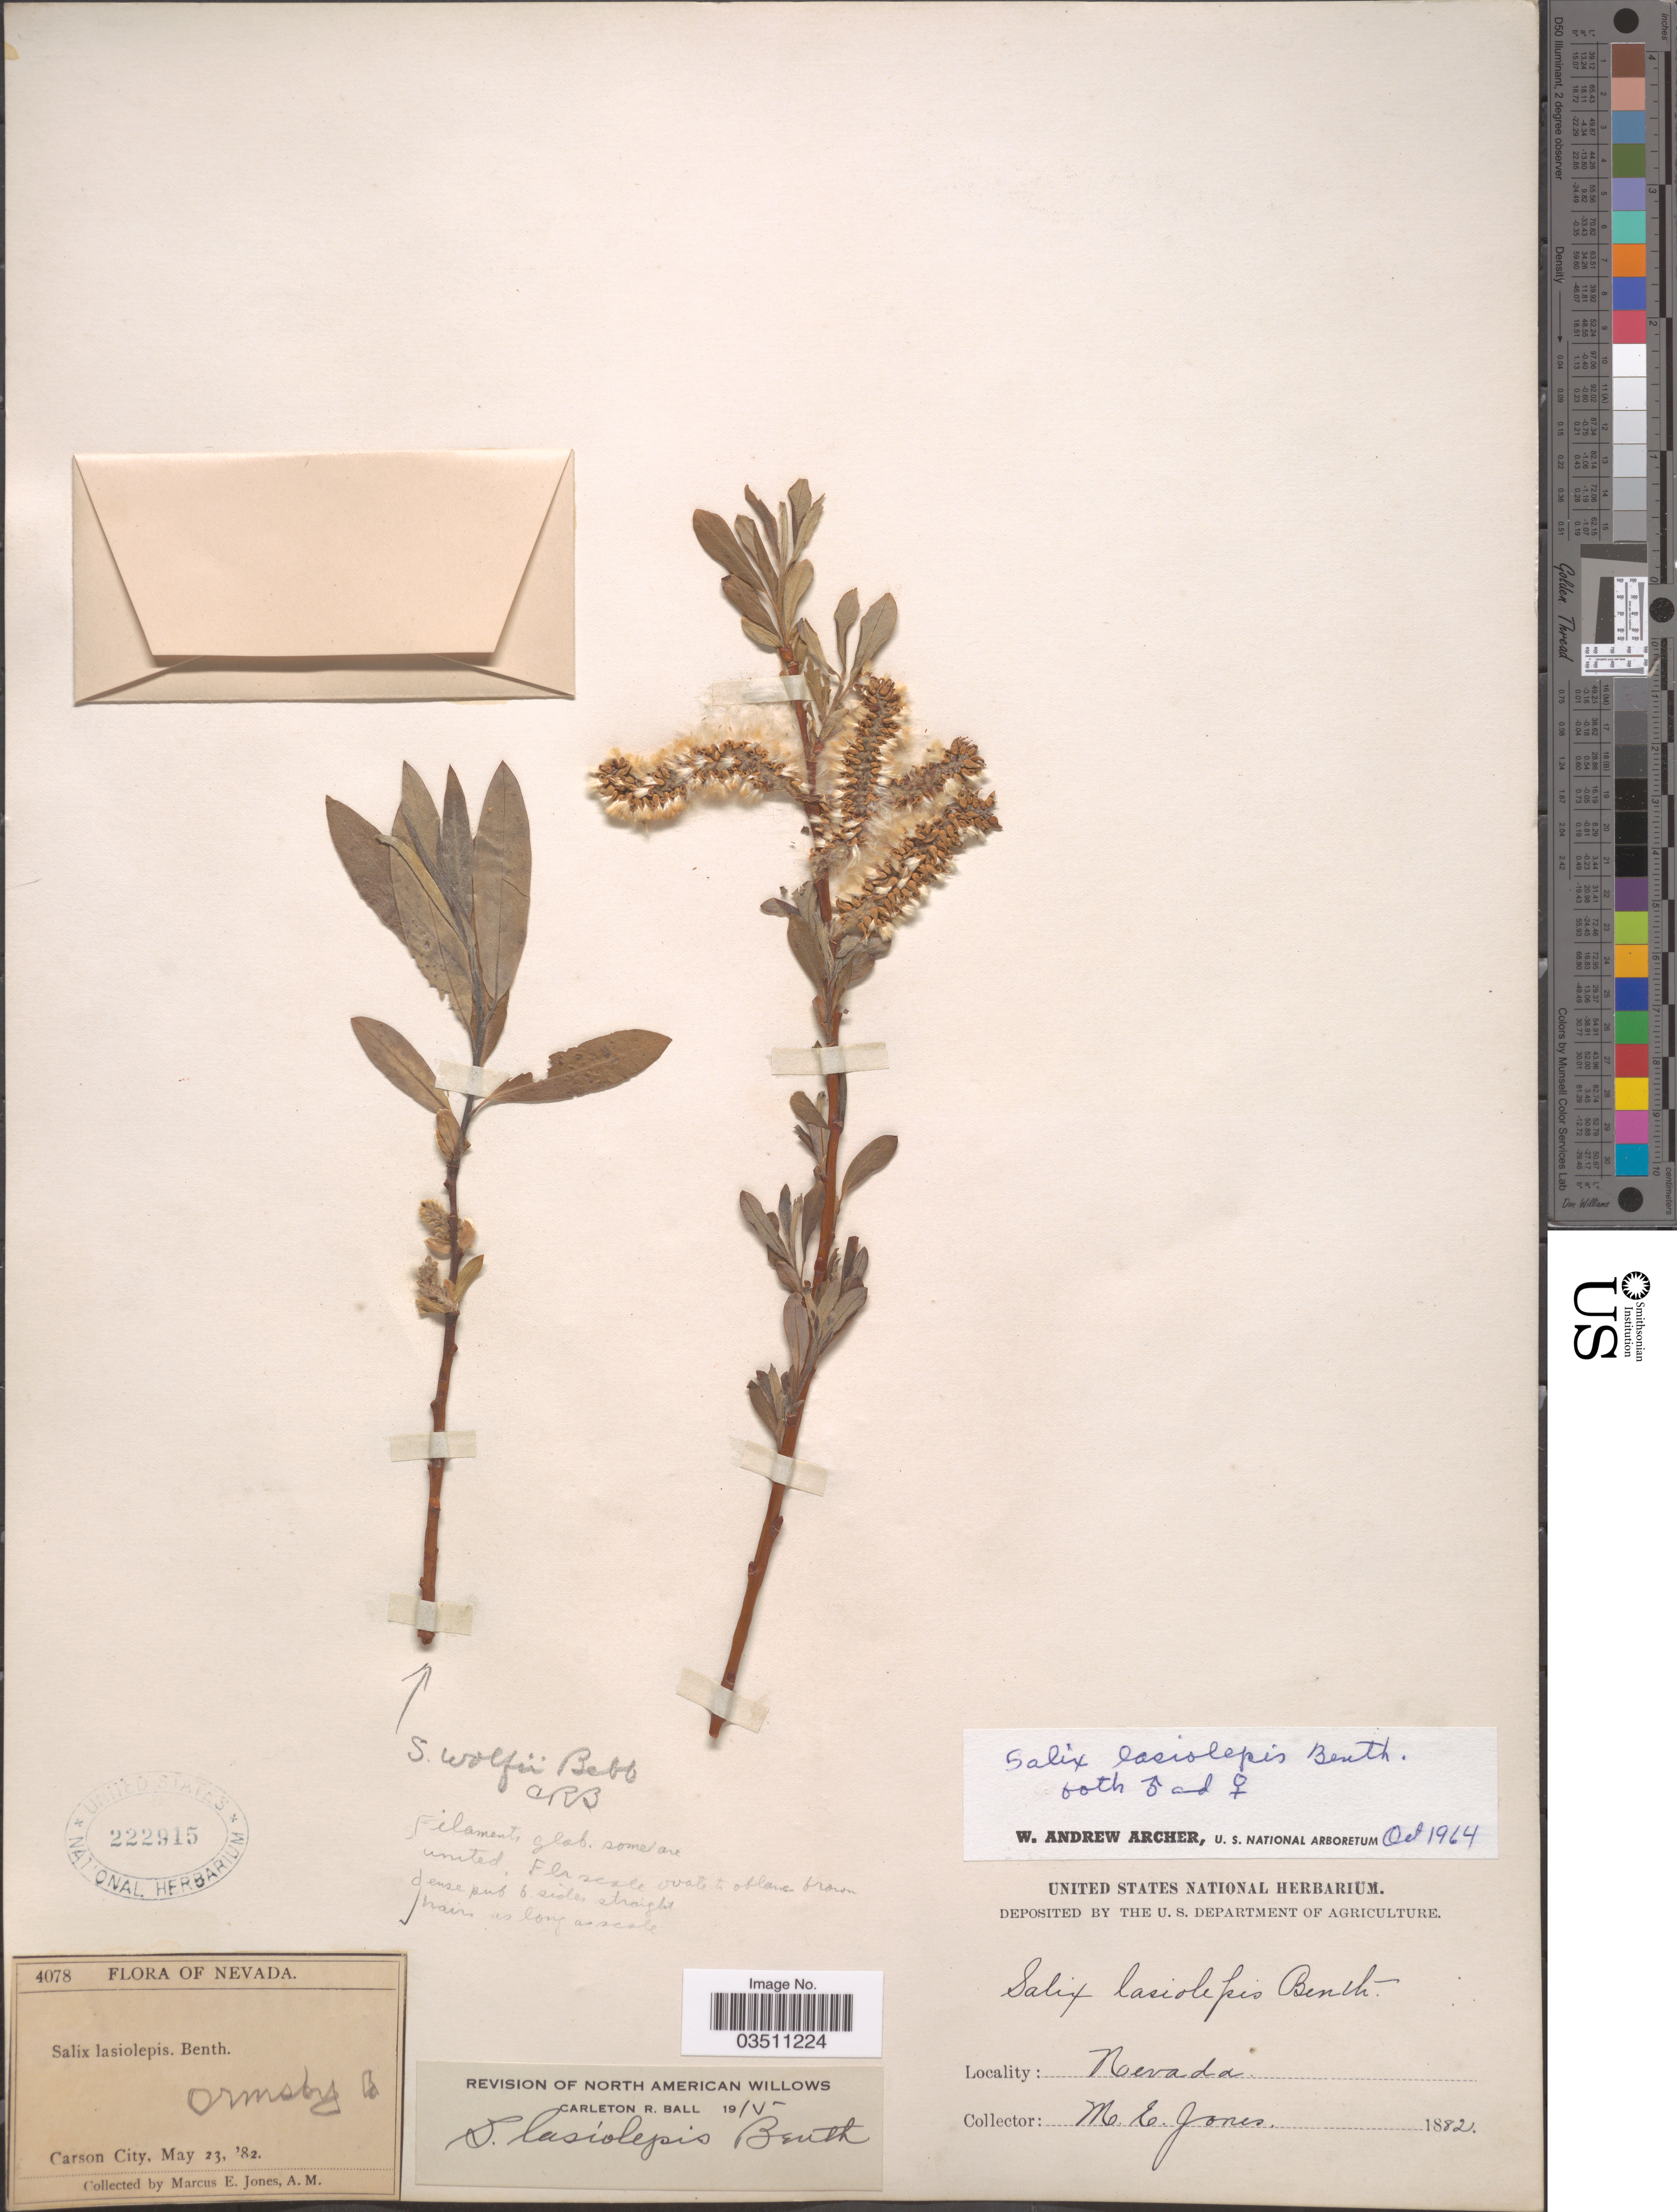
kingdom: Plantae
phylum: Tracheophyta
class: Magnoliopsida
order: Malpighiales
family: Salicaceae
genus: Salix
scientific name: Salix lasiolepis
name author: Benth.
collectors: M. E. Jones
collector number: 4078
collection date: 1882-05-23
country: United States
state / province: Nevada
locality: Ormsby Co. Carson City.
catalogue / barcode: US 222915